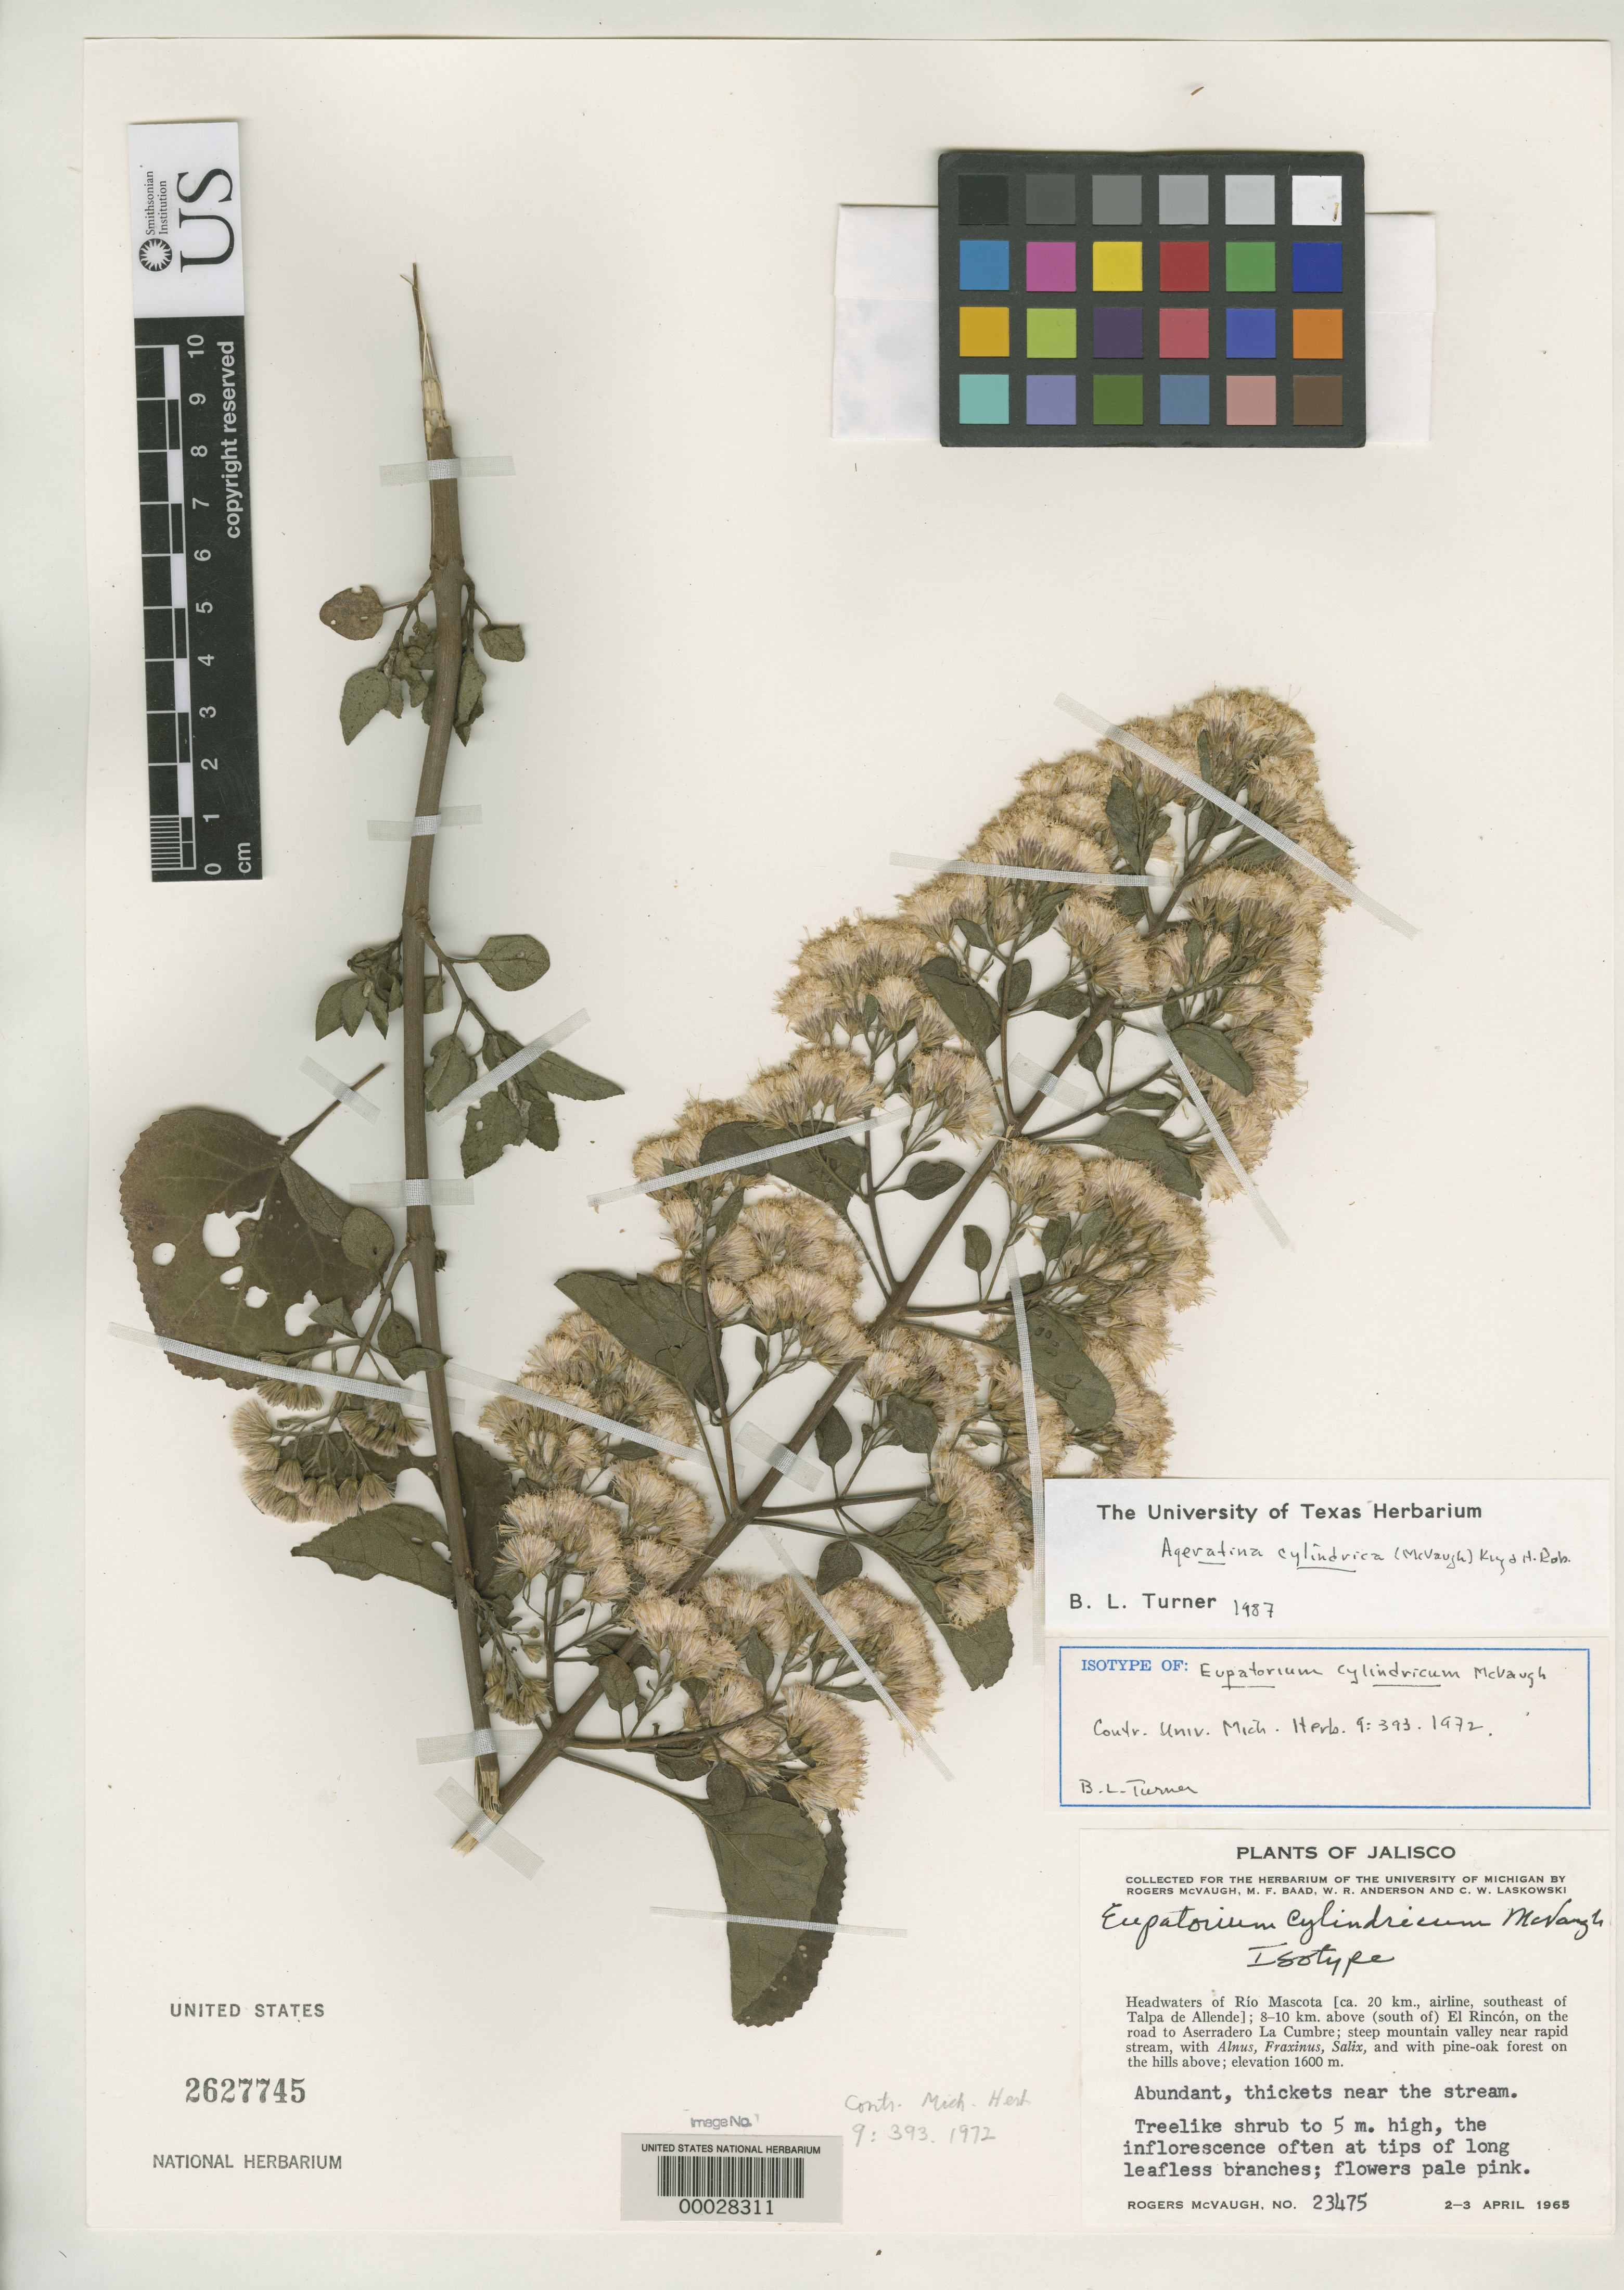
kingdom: Plantae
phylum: Tracheophyta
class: Magnoliopsida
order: Asterales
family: Asteraceae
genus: Eupatorium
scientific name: Eupatorium cylindricum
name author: McVaugh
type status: Isotype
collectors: R. McVaugh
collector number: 23475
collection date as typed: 02 Apr 1965 to 03 Apr 1965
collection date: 1965-04-02/1965-04-03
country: Mexico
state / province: Jalisco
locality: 20 km SE of Talpa de Allende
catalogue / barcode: US 2627745